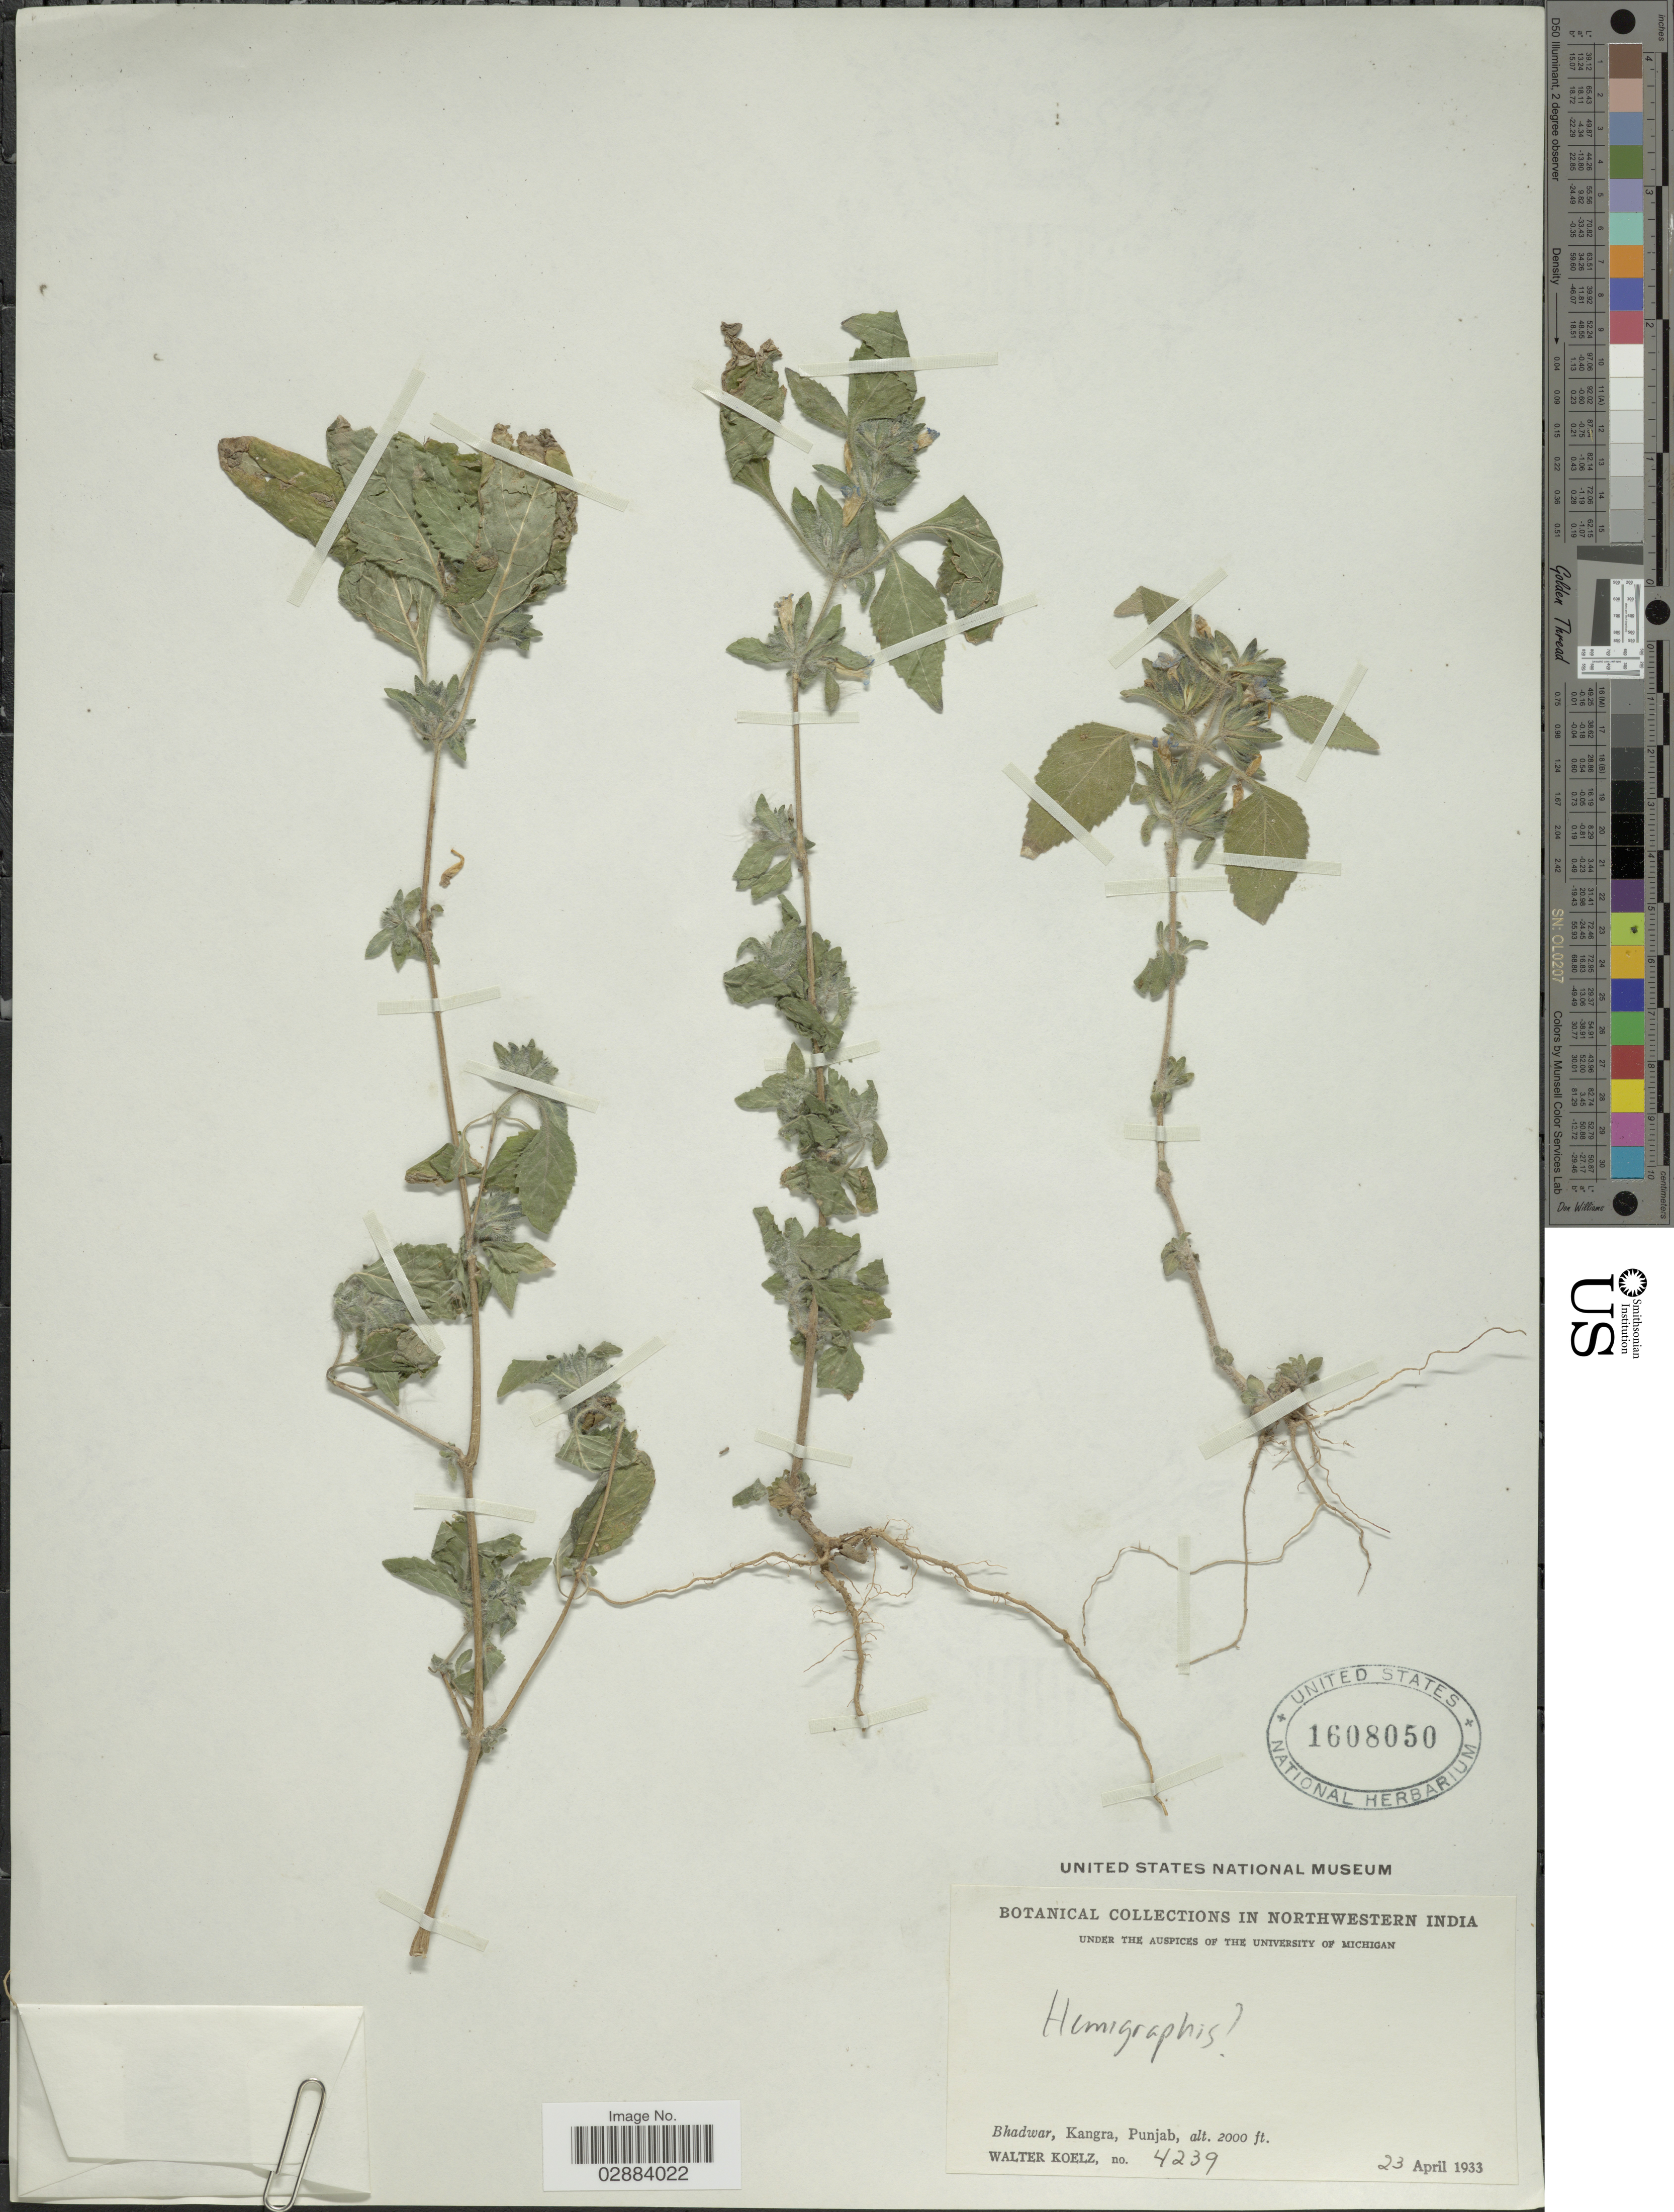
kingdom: Plantae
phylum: Tracheophyta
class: Magnoliopsida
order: Lamiales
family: Acanthaceae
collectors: W. N. Koelz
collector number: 4239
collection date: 1933-04-23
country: India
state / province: Punjab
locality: Northwestern India. Bhadwar, Kangra, Punjab.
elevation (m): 610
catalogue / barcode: US 1608050